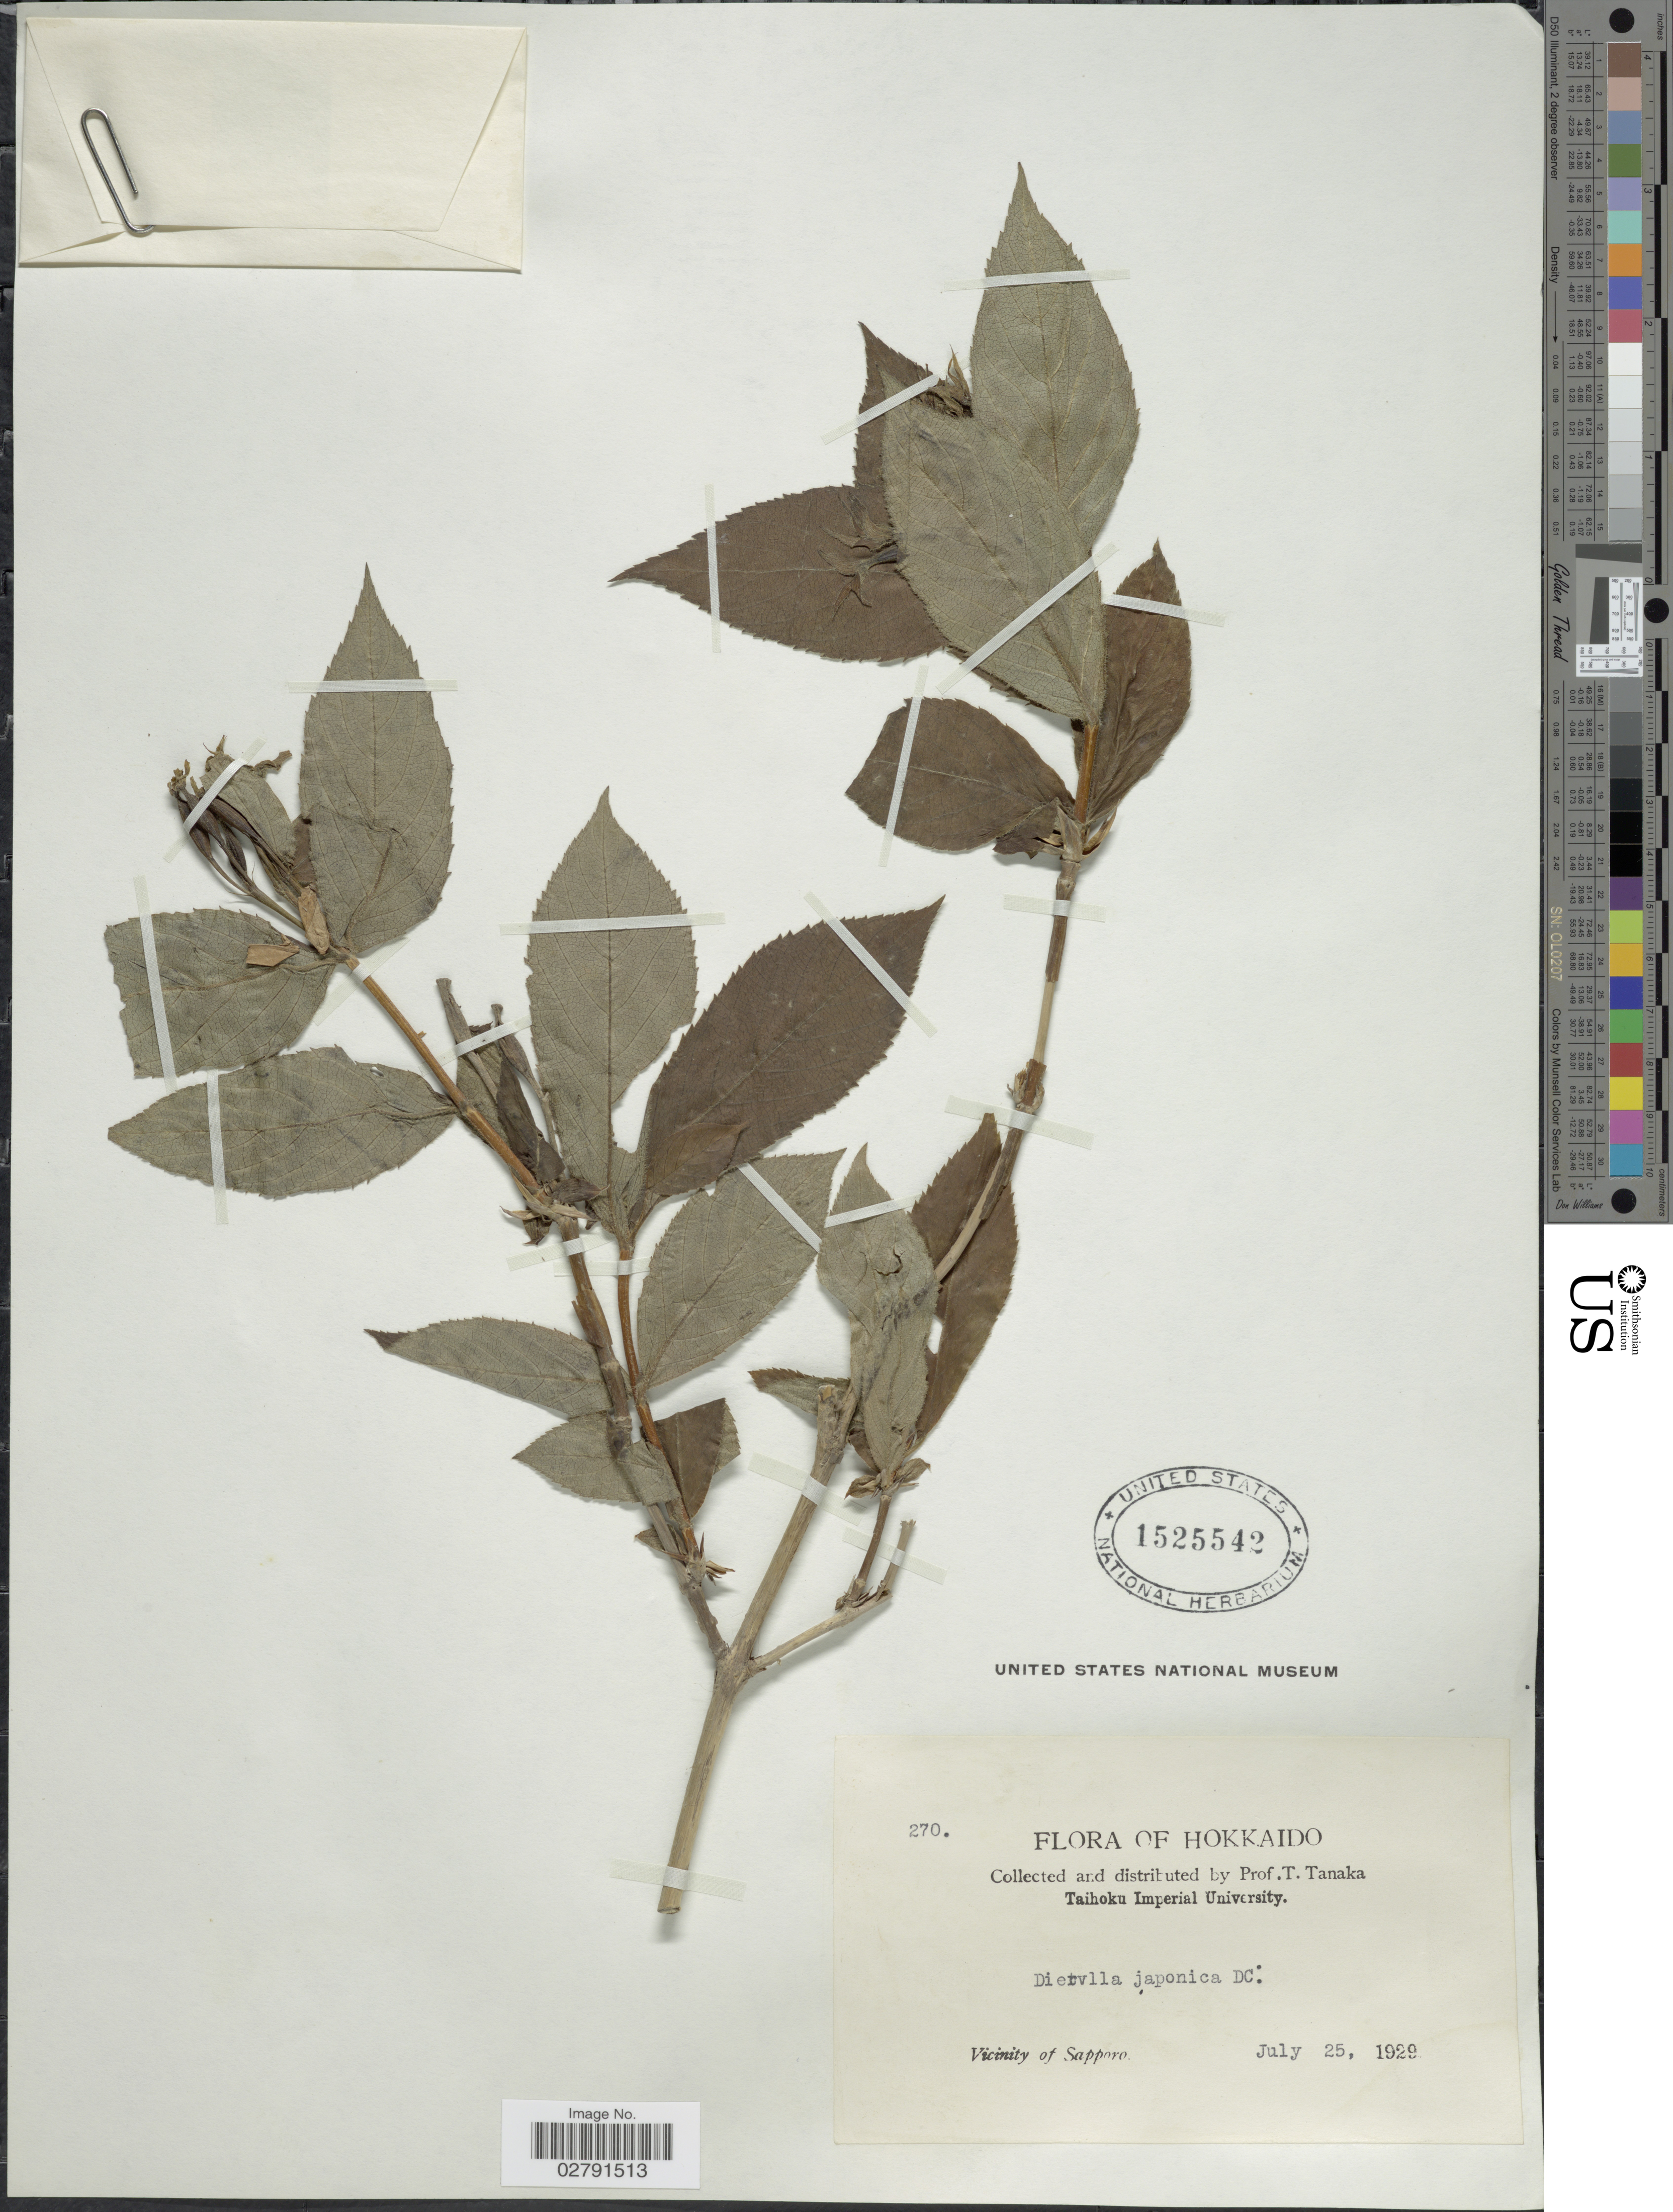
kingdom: Plantae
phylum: Tracheophyta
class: Magnoliopsida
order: Dipsacales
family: Caprifoliaceae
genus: Diervilla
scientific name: Diervilla japonica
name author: (Thunb.) DC.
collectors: T. Tanaka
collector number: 270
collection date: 1929-07-25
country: Japan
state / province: Hokkaidō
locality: Vicinity of Sapporo.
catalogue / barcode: US 1525542